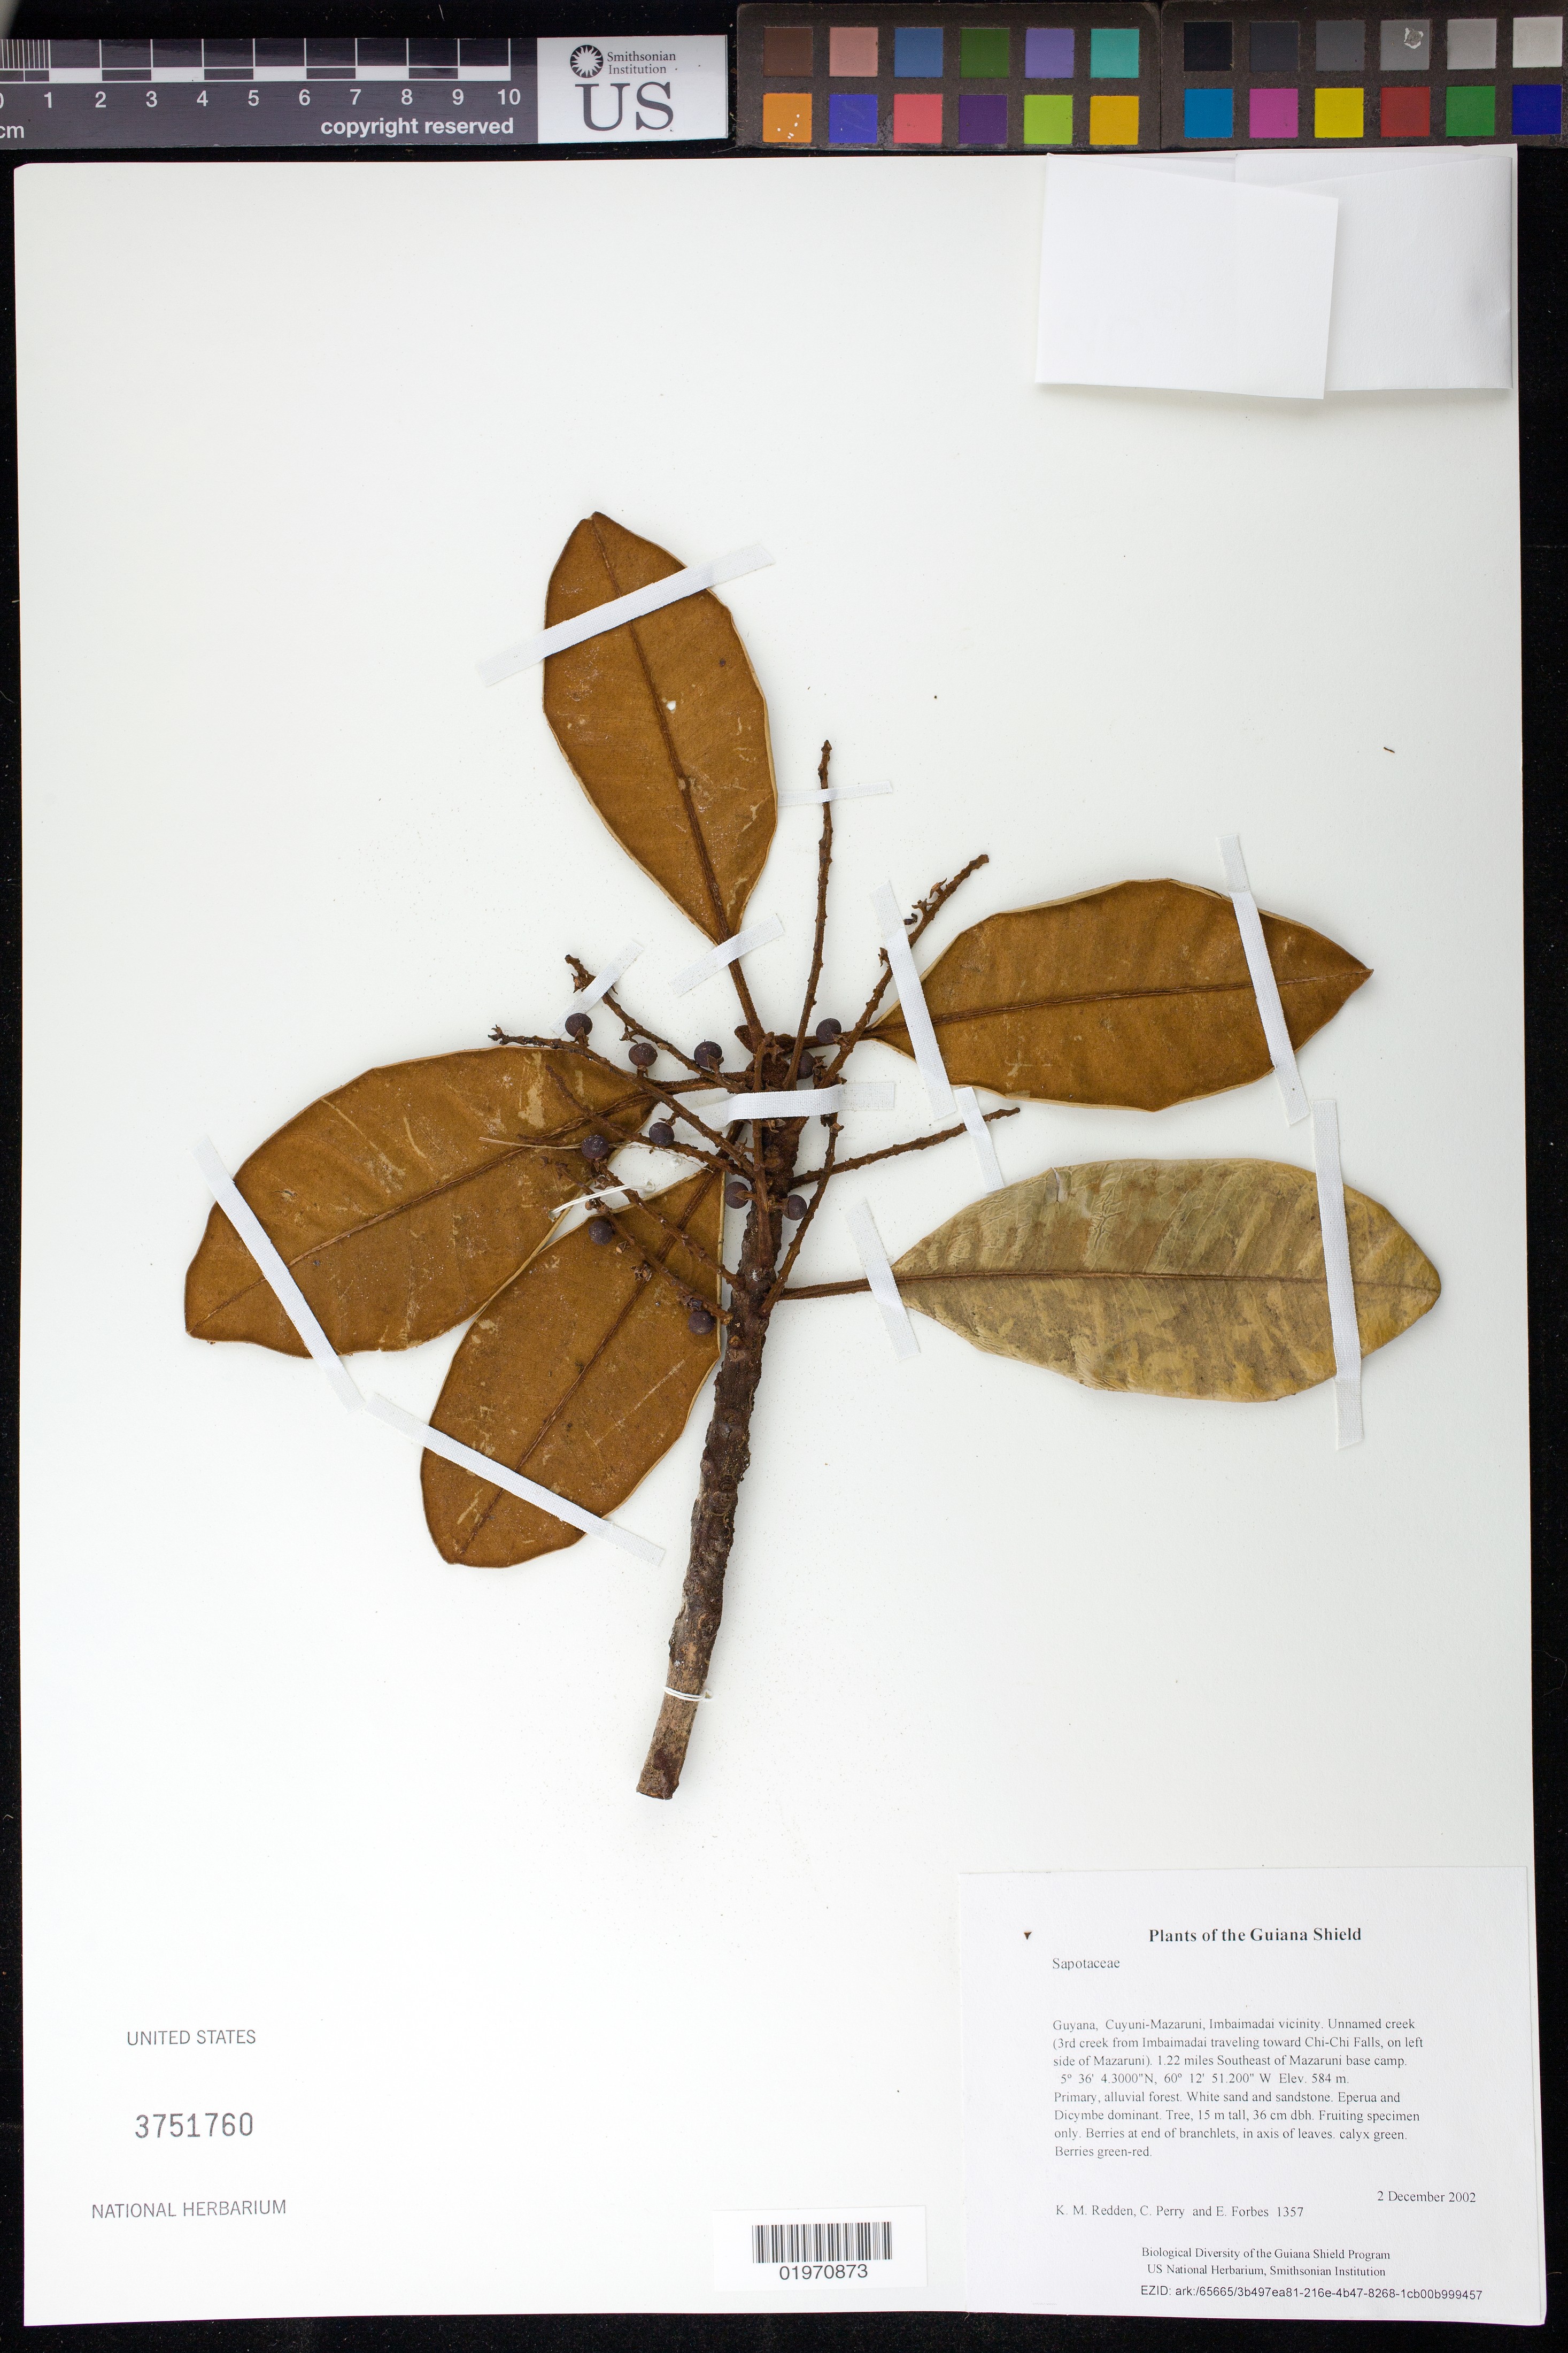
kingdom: Plantae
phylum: Tracheophyta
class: Magnoliopsida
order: Ericales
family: Sapotaceae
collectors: K. M. Redden, C. Perry & E. Forbes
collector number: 1357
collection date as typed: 2 December 2002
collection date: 2002-12-02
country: Guyana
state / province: Cuyuni-Mazaruni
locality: Imbaimadai vicinity. Unnamed creek (3rd creek from Imbaimadai traveling toward Chi-Chi Falls, on left side of Mazaruni). 1.22 miles Southeast of Mazaruni base camp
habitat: Primary, alluvial forest. White sand and sandstone. Eperua and Dicymbe dominant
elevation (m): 584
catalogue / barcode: US 3751760